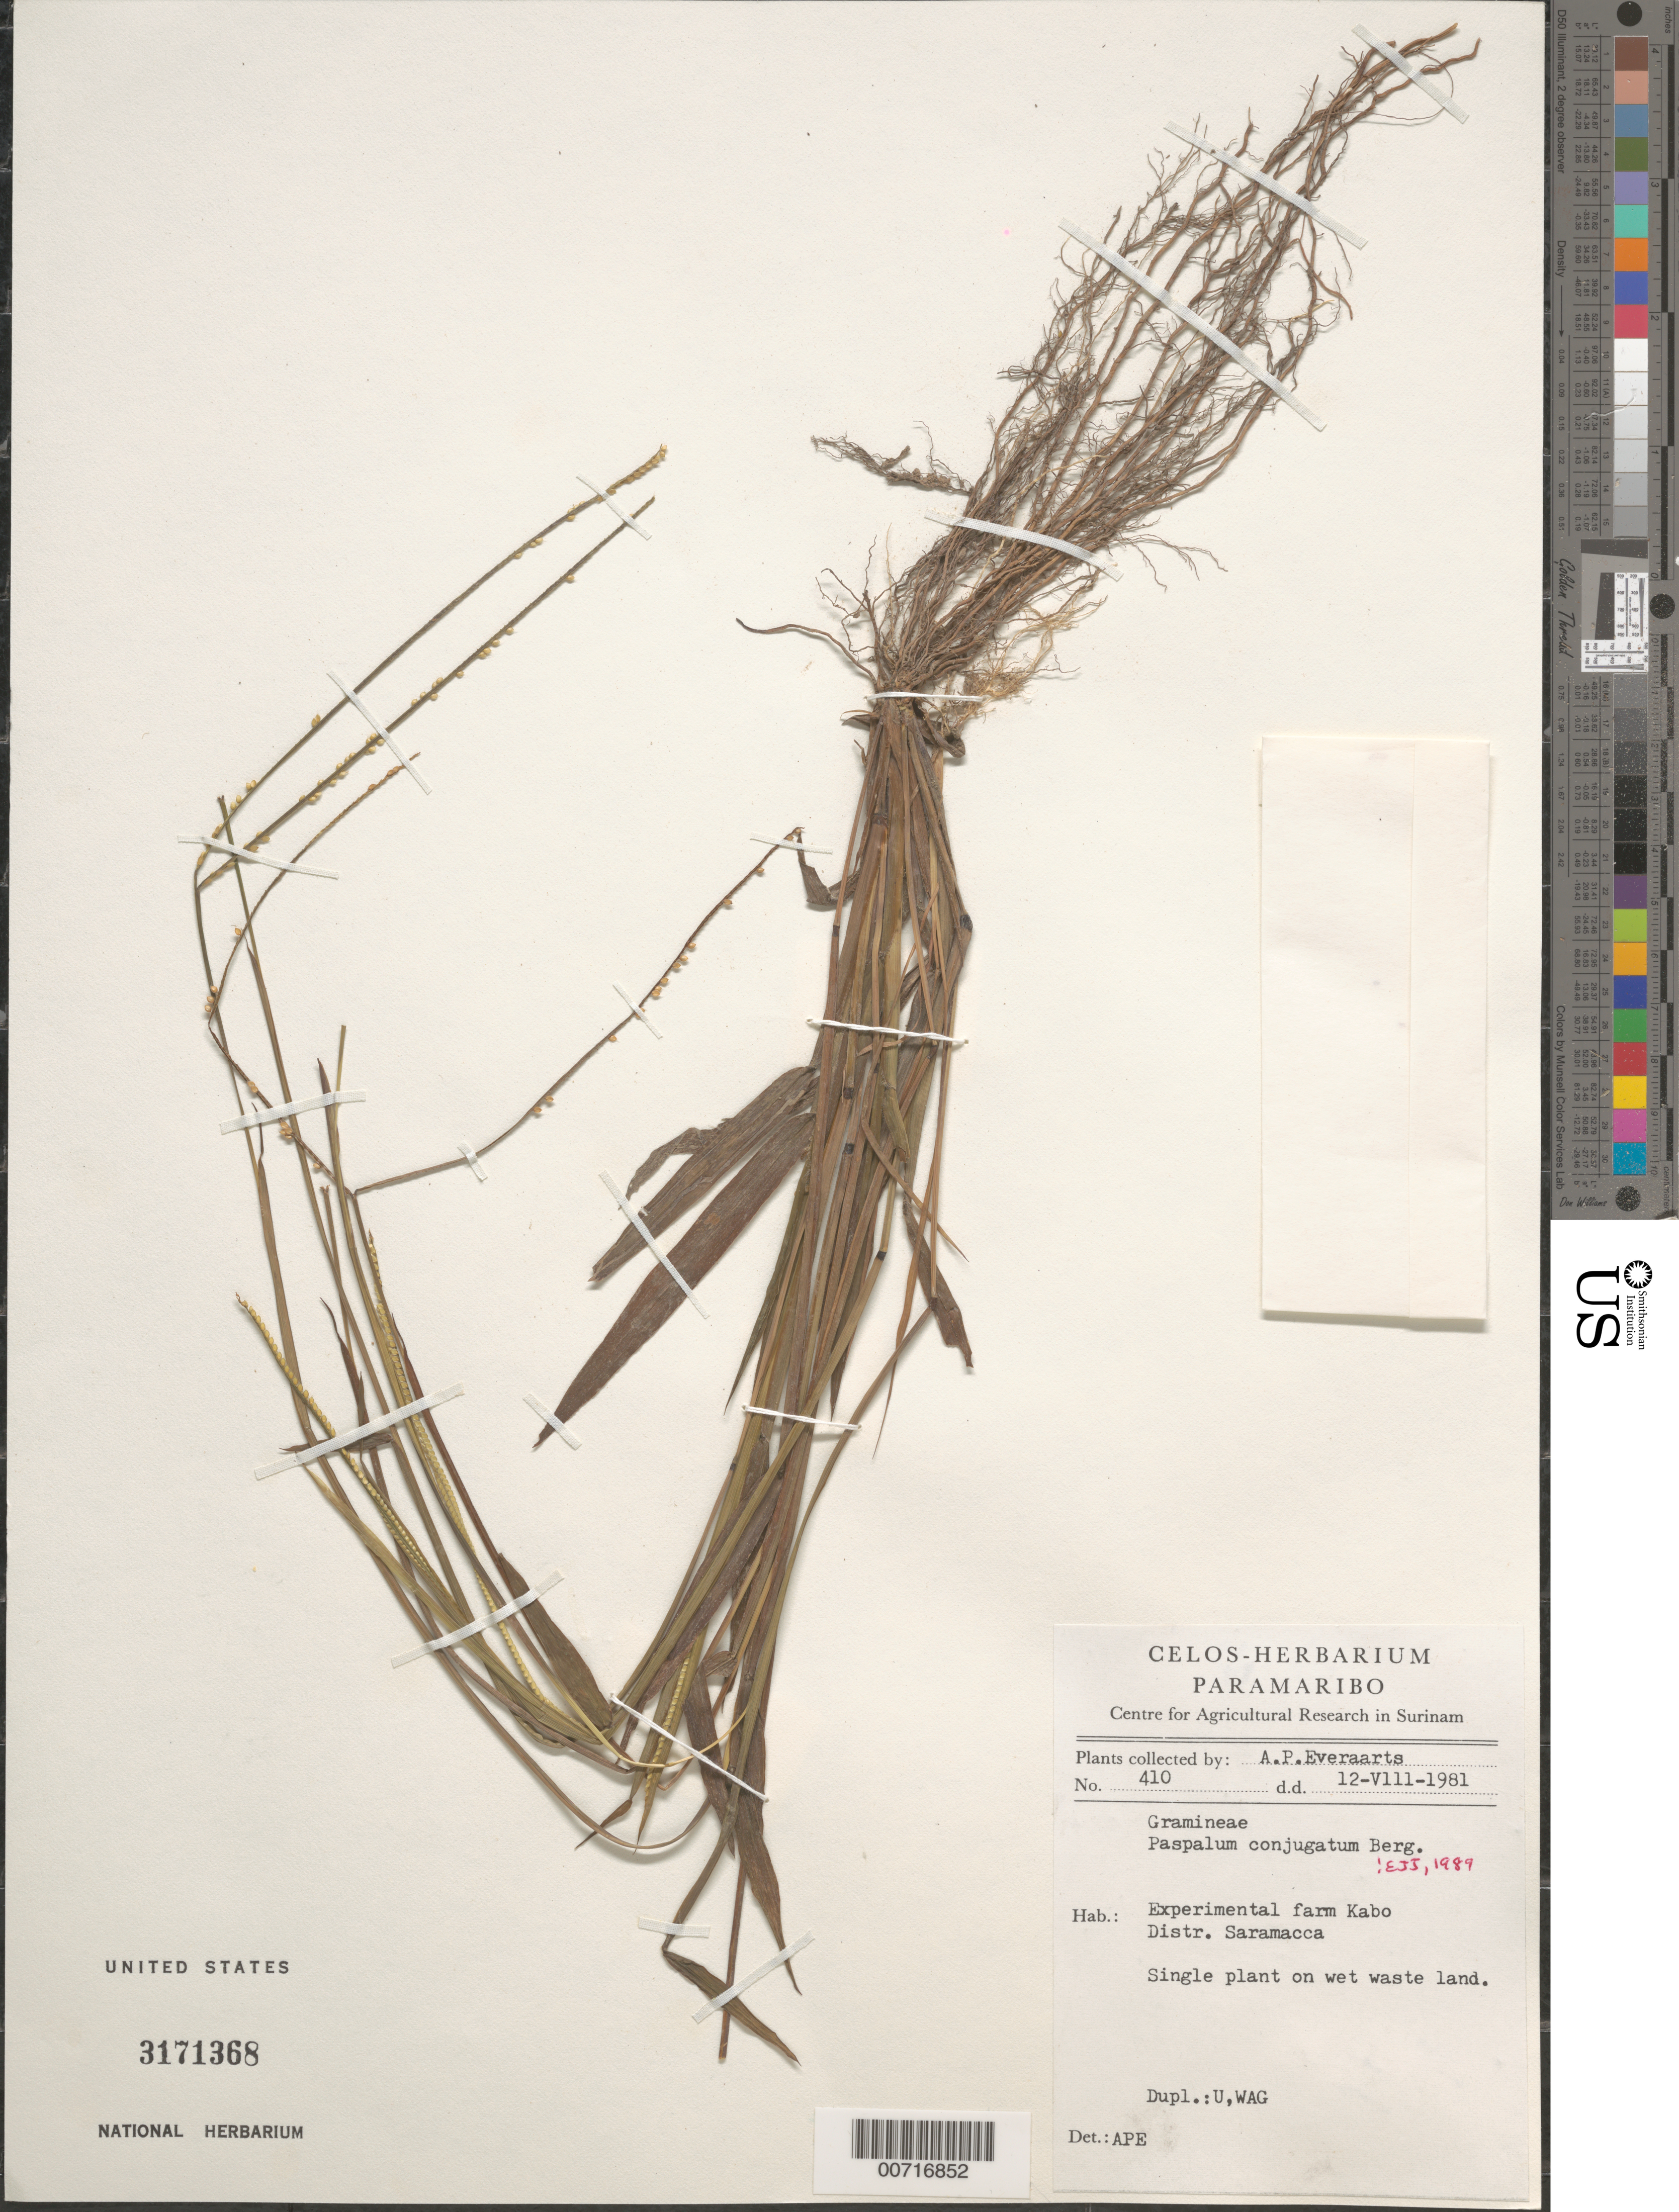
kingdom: Plantae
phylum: Tracheophyta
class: Liliopsida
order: Poales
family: Poaceae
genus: Paspalum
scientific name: Paspalum conjugatum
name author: P.J. Bergius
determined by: Judziewicz, E. J.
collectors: A. Everaarts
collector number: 410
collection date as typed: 12-Aug-81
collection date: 1981-08-12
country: Suriname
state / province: Saramacca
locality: Kabo Experimental Farm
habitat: Experimental farm, wet waste land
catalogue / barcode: US 3171368